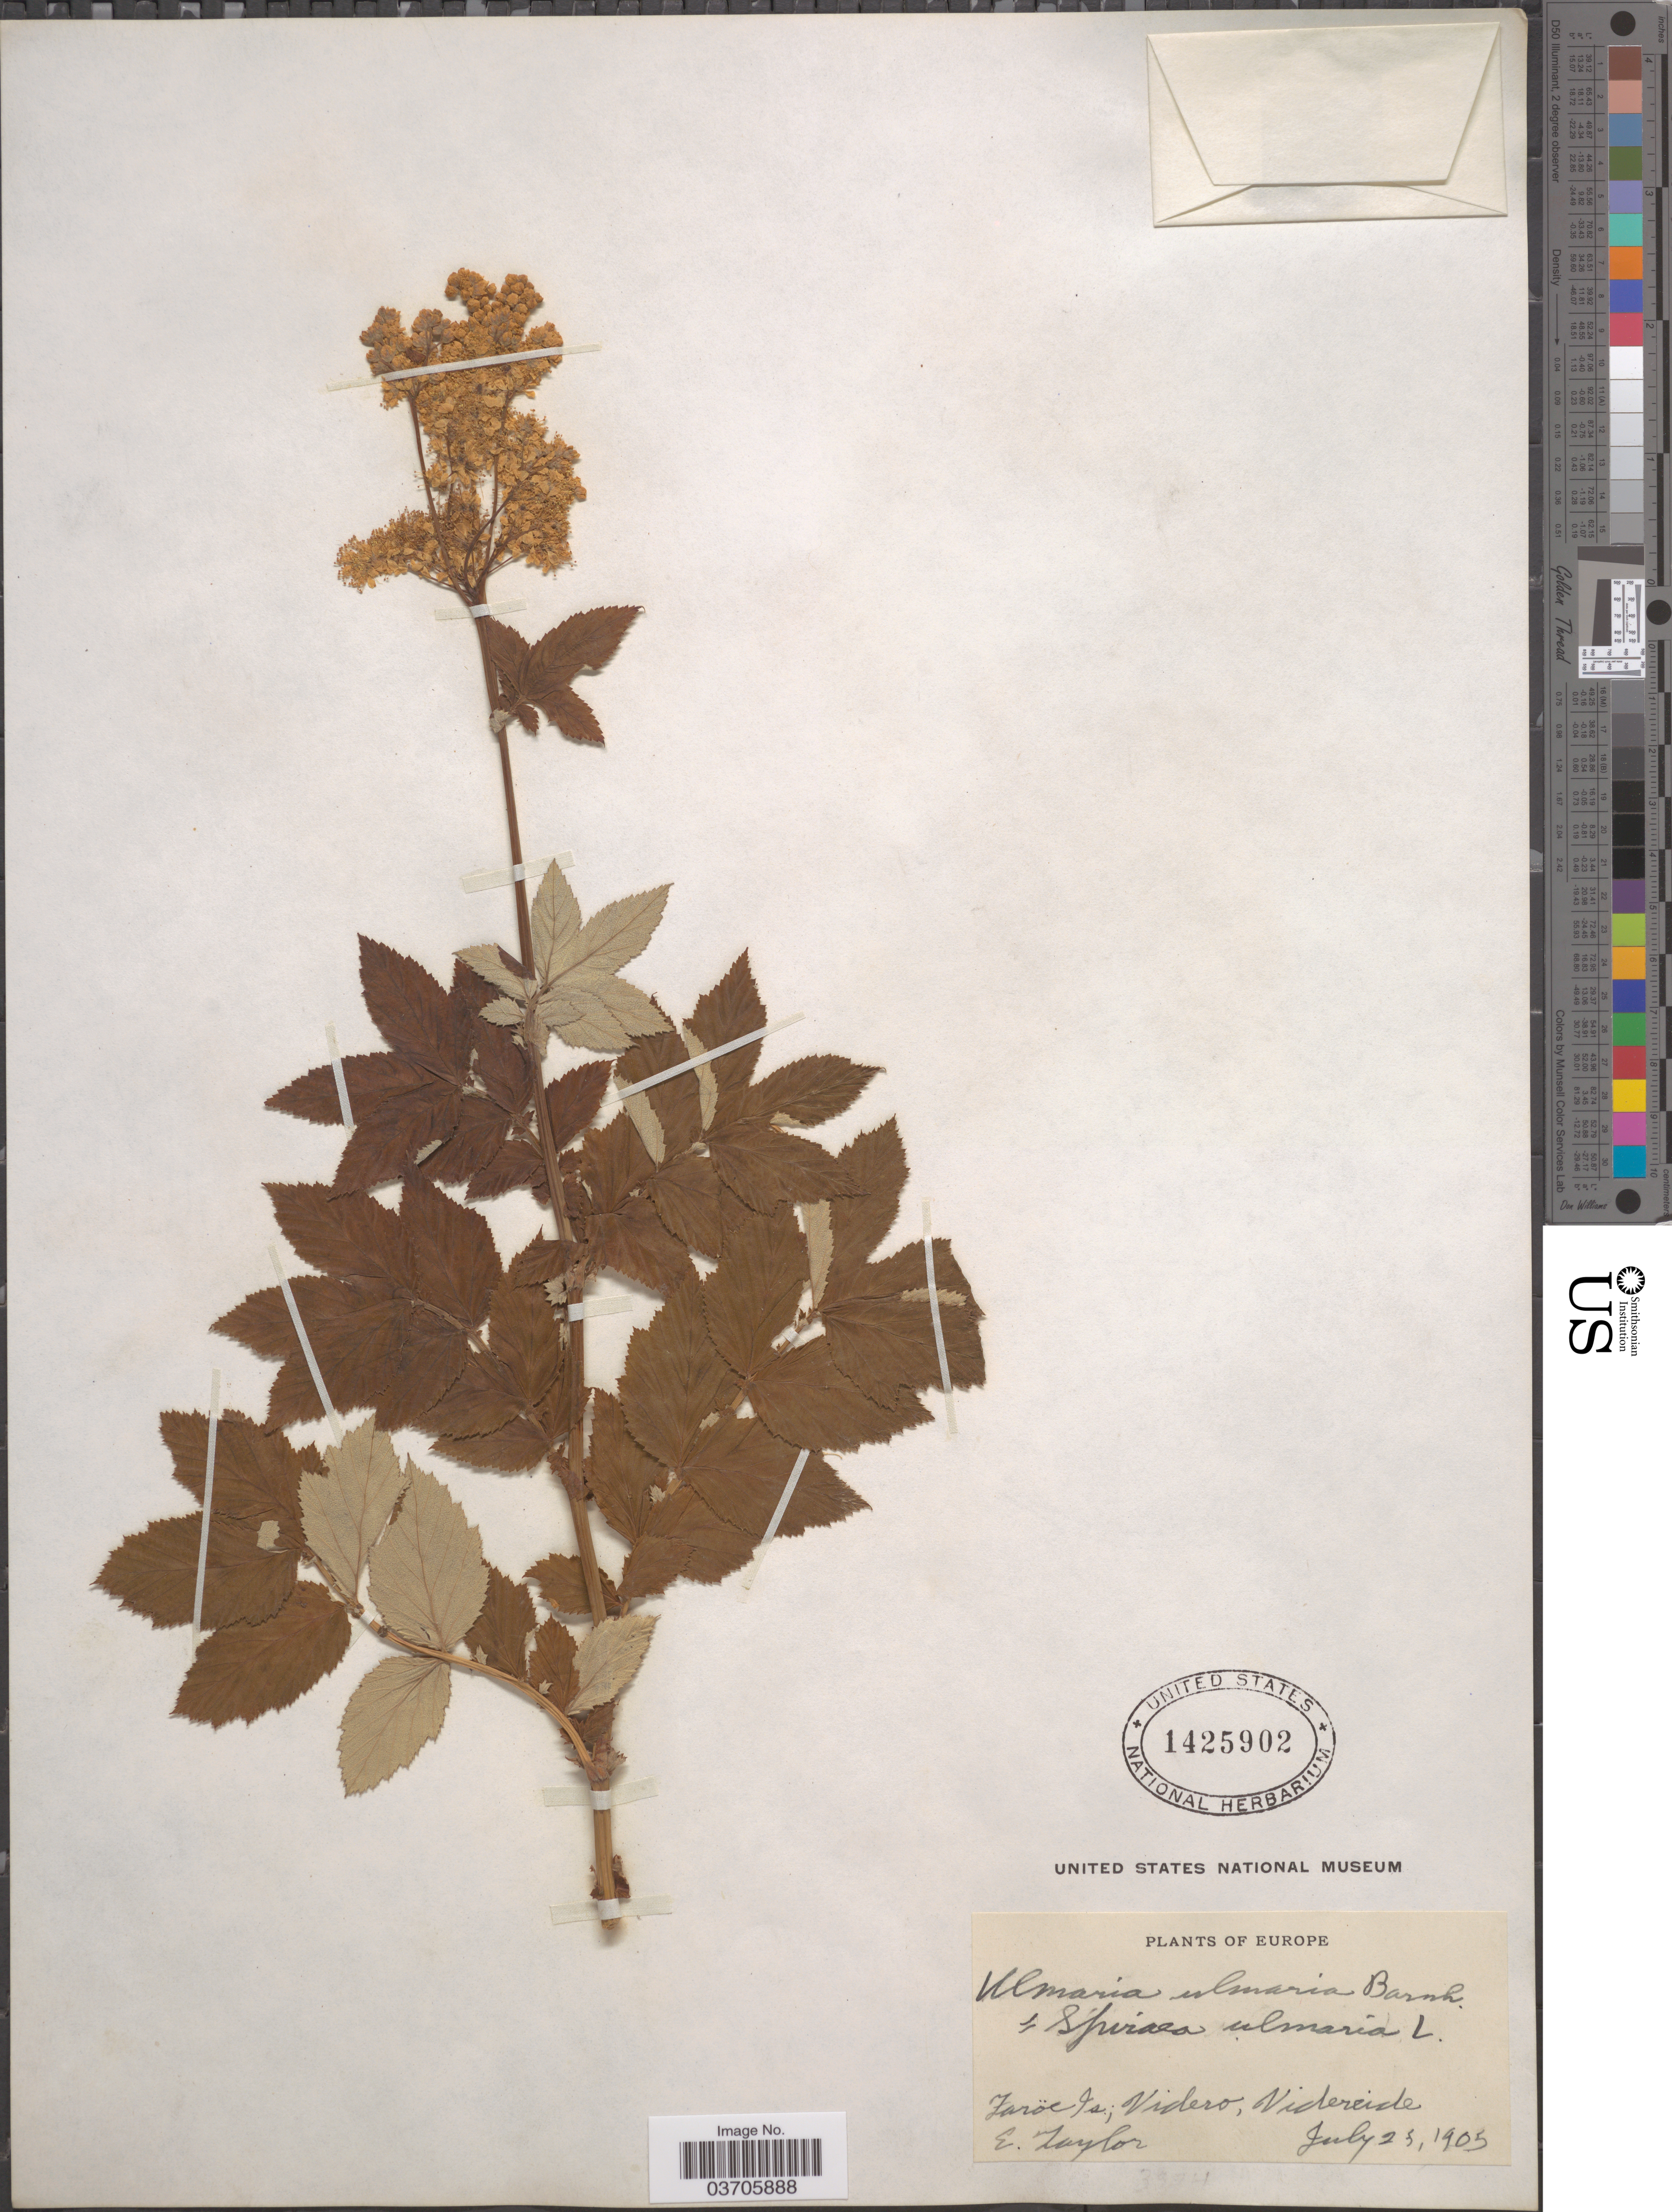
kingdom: Plantae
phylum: Tracheophyta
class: Magnoliopsida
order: Rosales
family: Rosaceae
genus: Filipendula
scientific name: Filipendula ulmaria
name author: (L.) Maxim.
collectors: E. Taylor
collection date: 1905-07-23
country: Faroe Islands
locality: Europe. Faröe Is.; Videro, Videreide.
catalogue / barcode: US 1425902